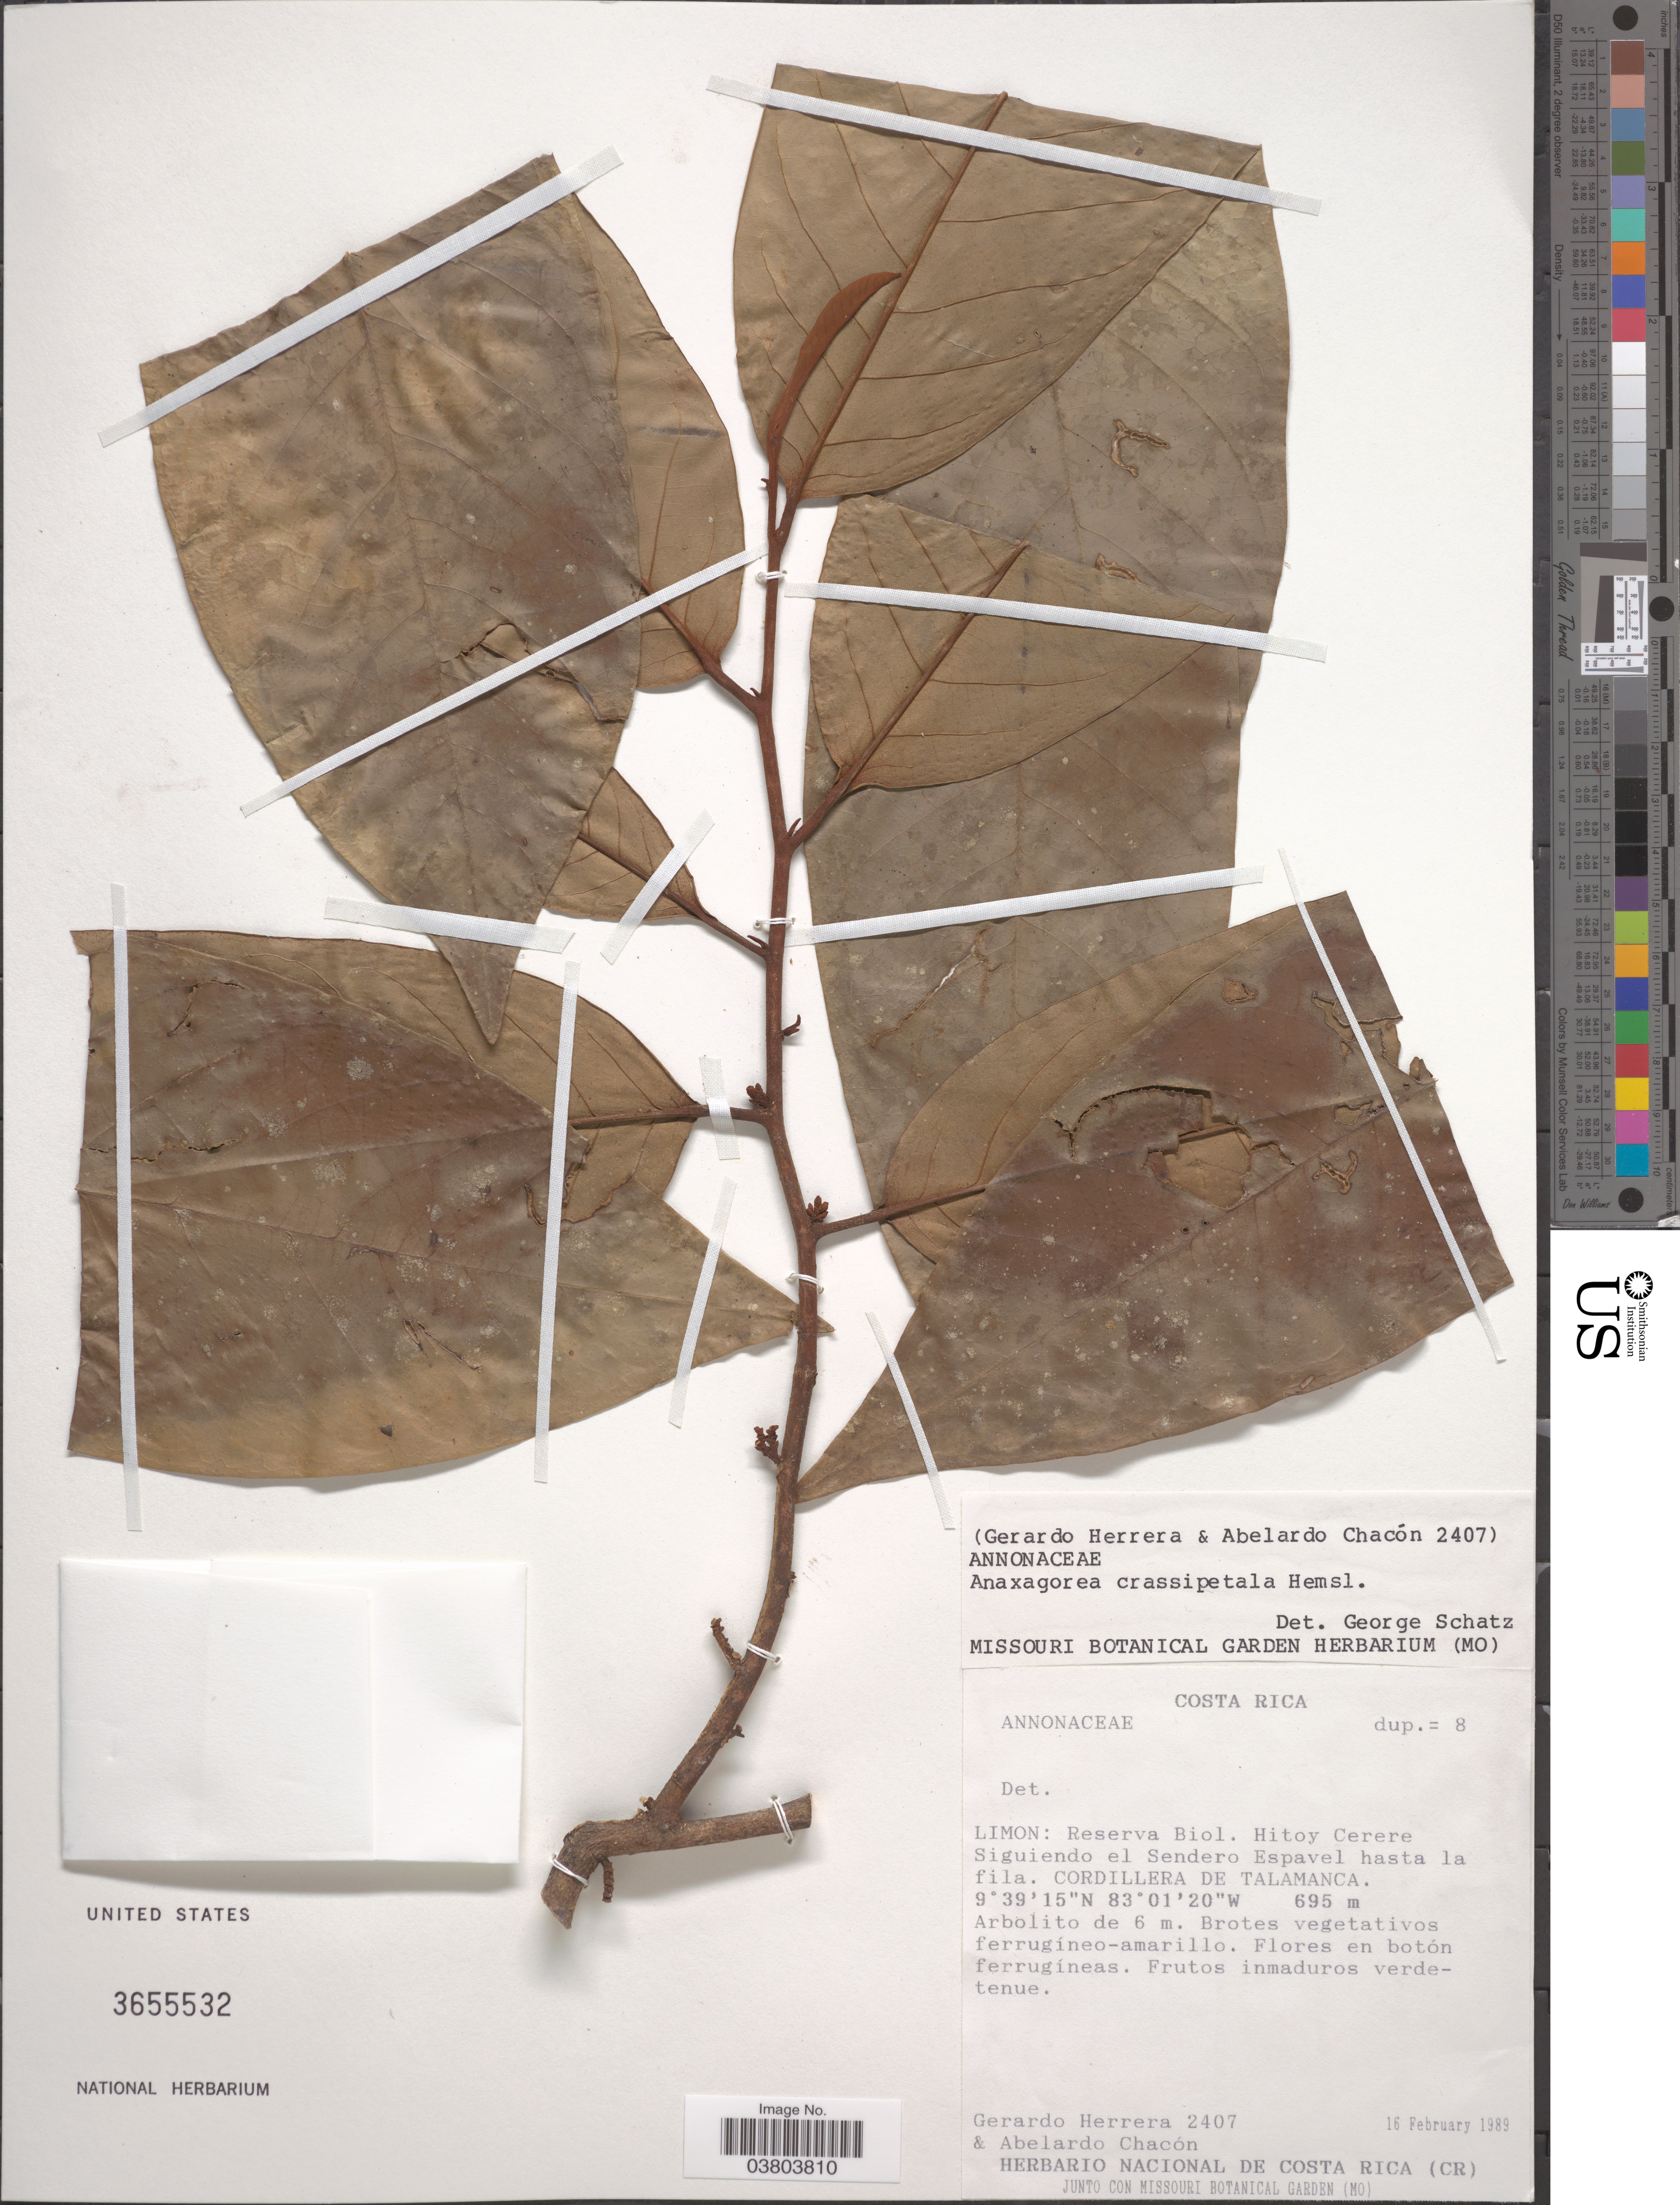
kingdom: Plantae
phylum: Tracheophyta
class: Magnoliopsida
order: Magnoliales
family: Annonaceae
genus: Anaxagorea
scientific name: Anaxagorea crassipetala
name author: Hemsl.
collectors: G. Herrera & A. Chacon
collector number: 2407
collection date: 1989-02-16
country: Costa Rica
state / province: Limón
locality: Reserva Biol. Hitoy Cerere Siguiendo el Sendero Espavel hasta la fila. Cordillera de Talamanca.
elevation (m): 695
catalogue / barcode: US 3655532